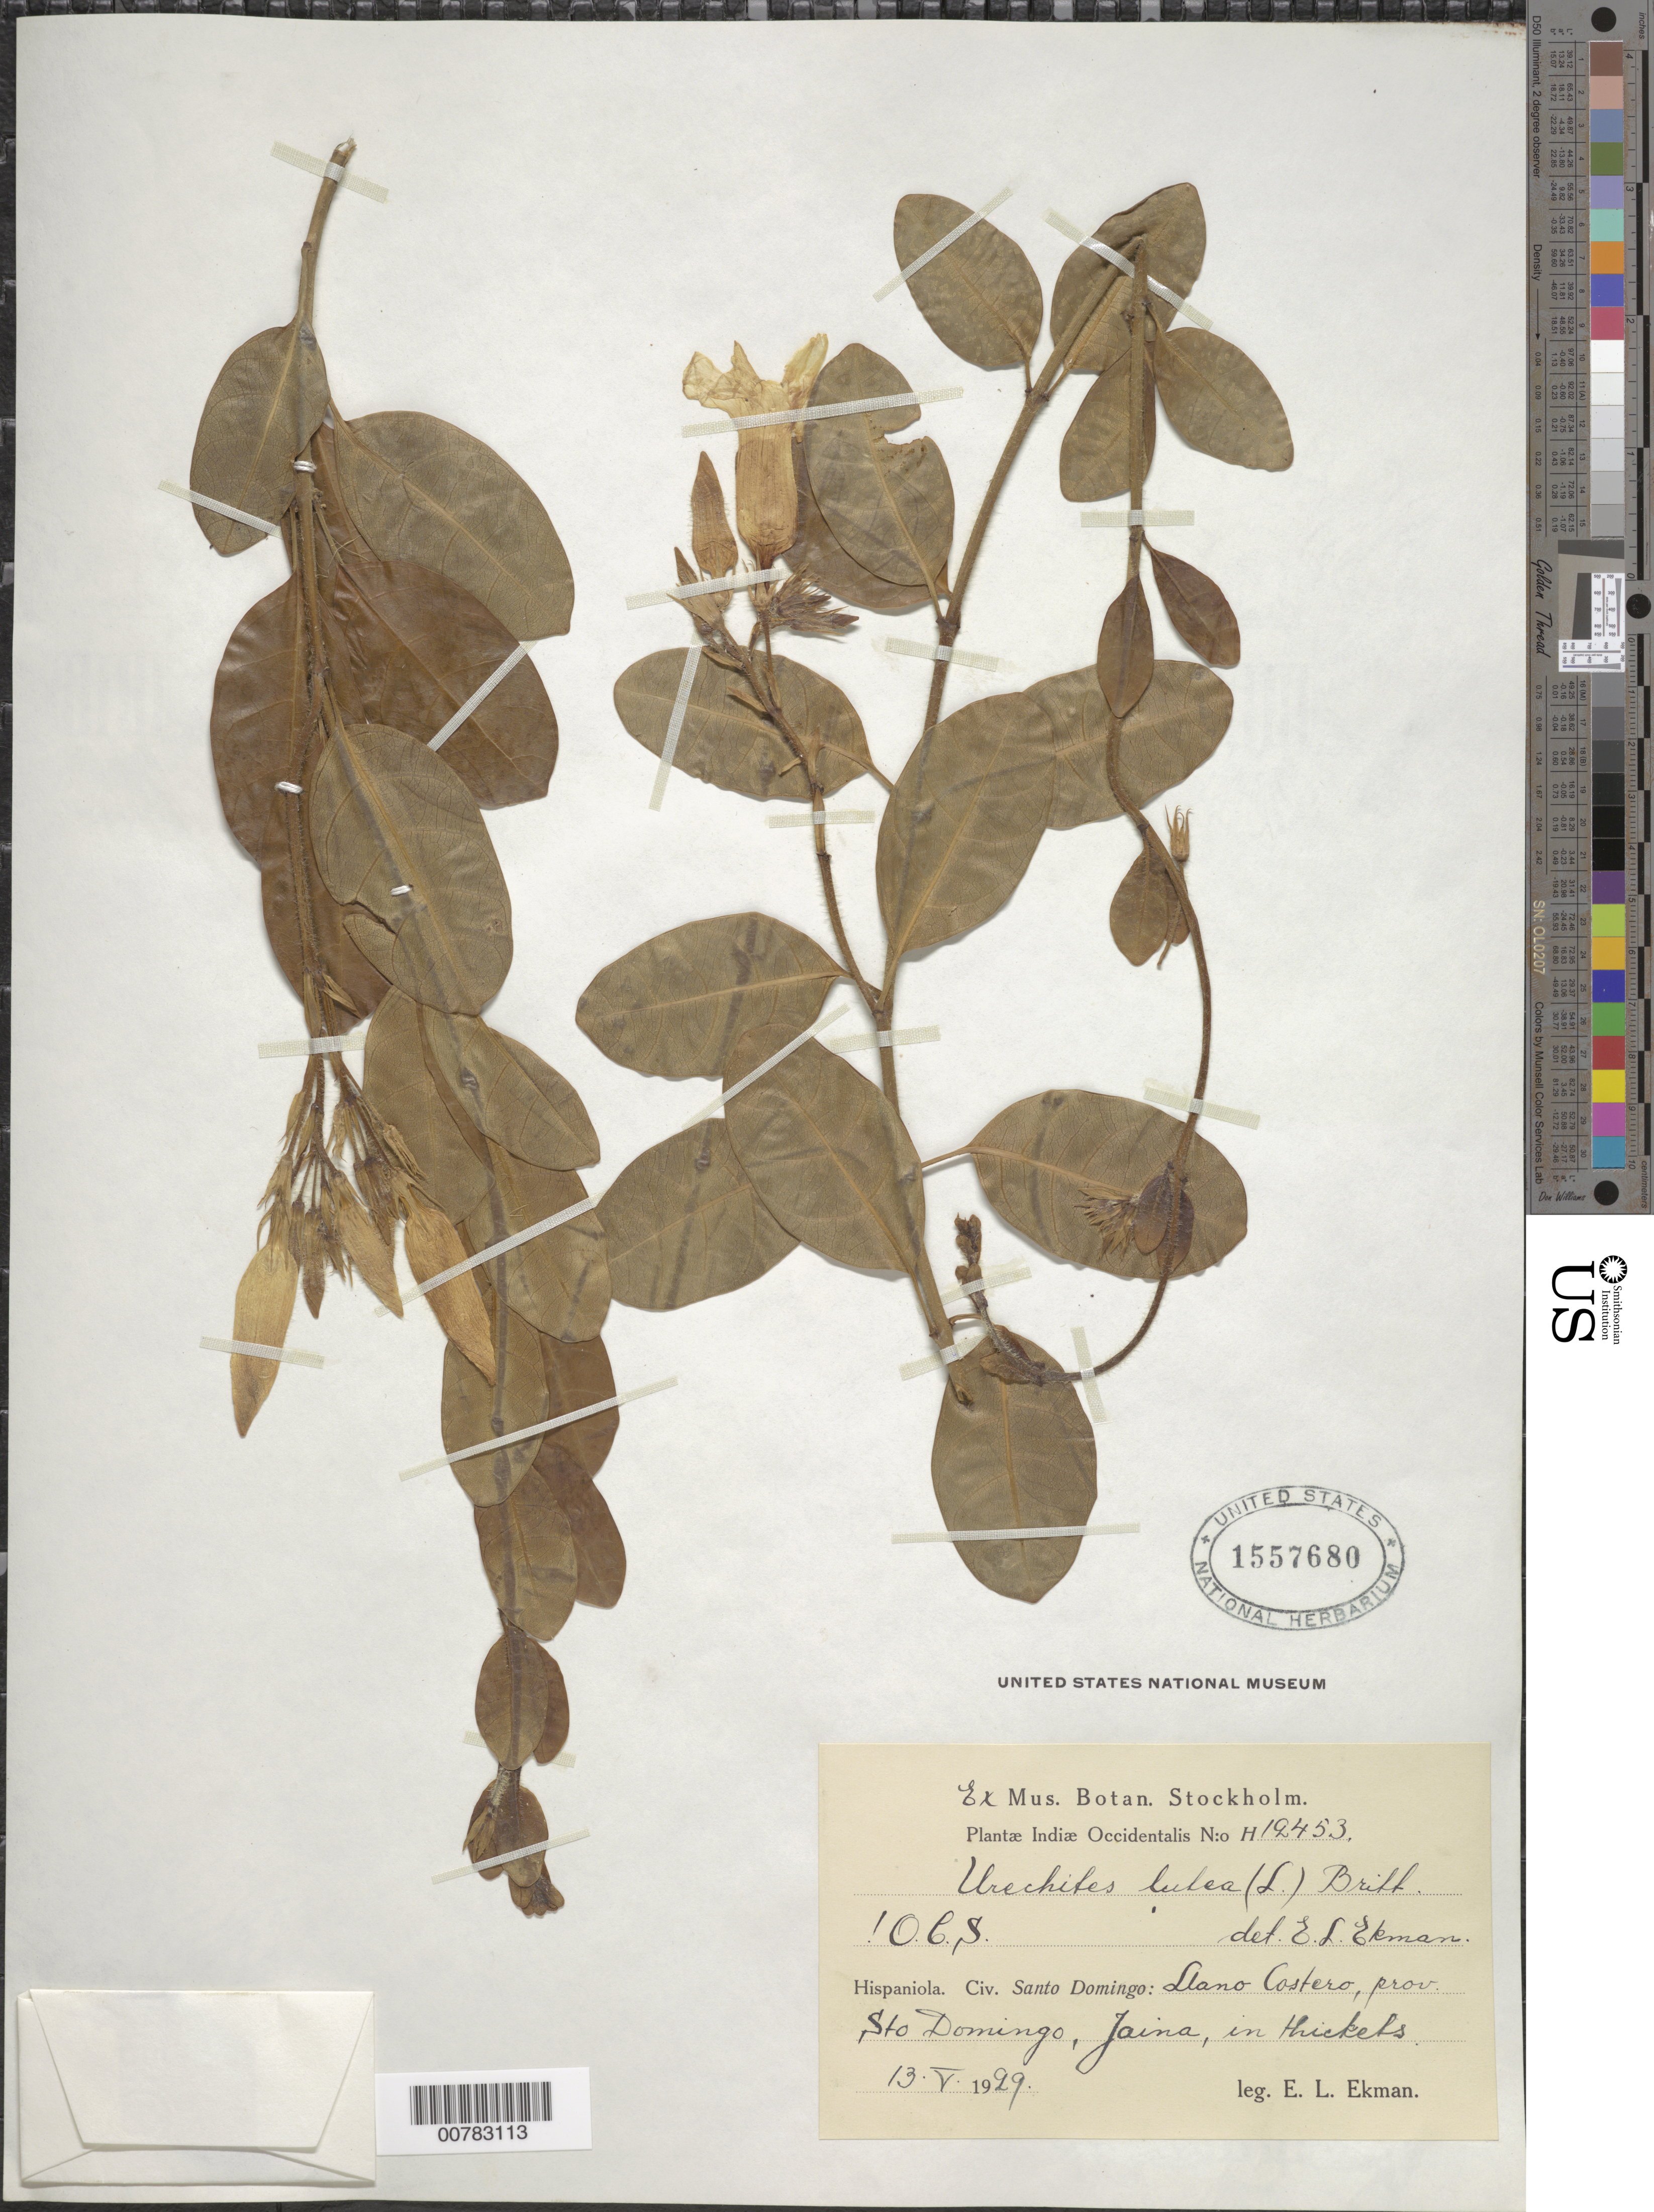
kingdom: Plantae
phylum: Tracheophyta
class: Magnoliopsida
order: Gentianales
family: Apocynaceae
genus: Pentalinon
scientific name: Pentalinon luteum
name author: (L.) B.F. Hansen & Wunderlin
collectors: E. L. Ekman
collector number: H 12453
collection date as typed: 13 May 1929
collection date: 1929-05-13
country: Dominican Republic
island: Hispaniola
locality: Province of Santo Domingo, Llano Costero, Jaina.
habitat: In thickets.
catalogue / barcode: US 1557680